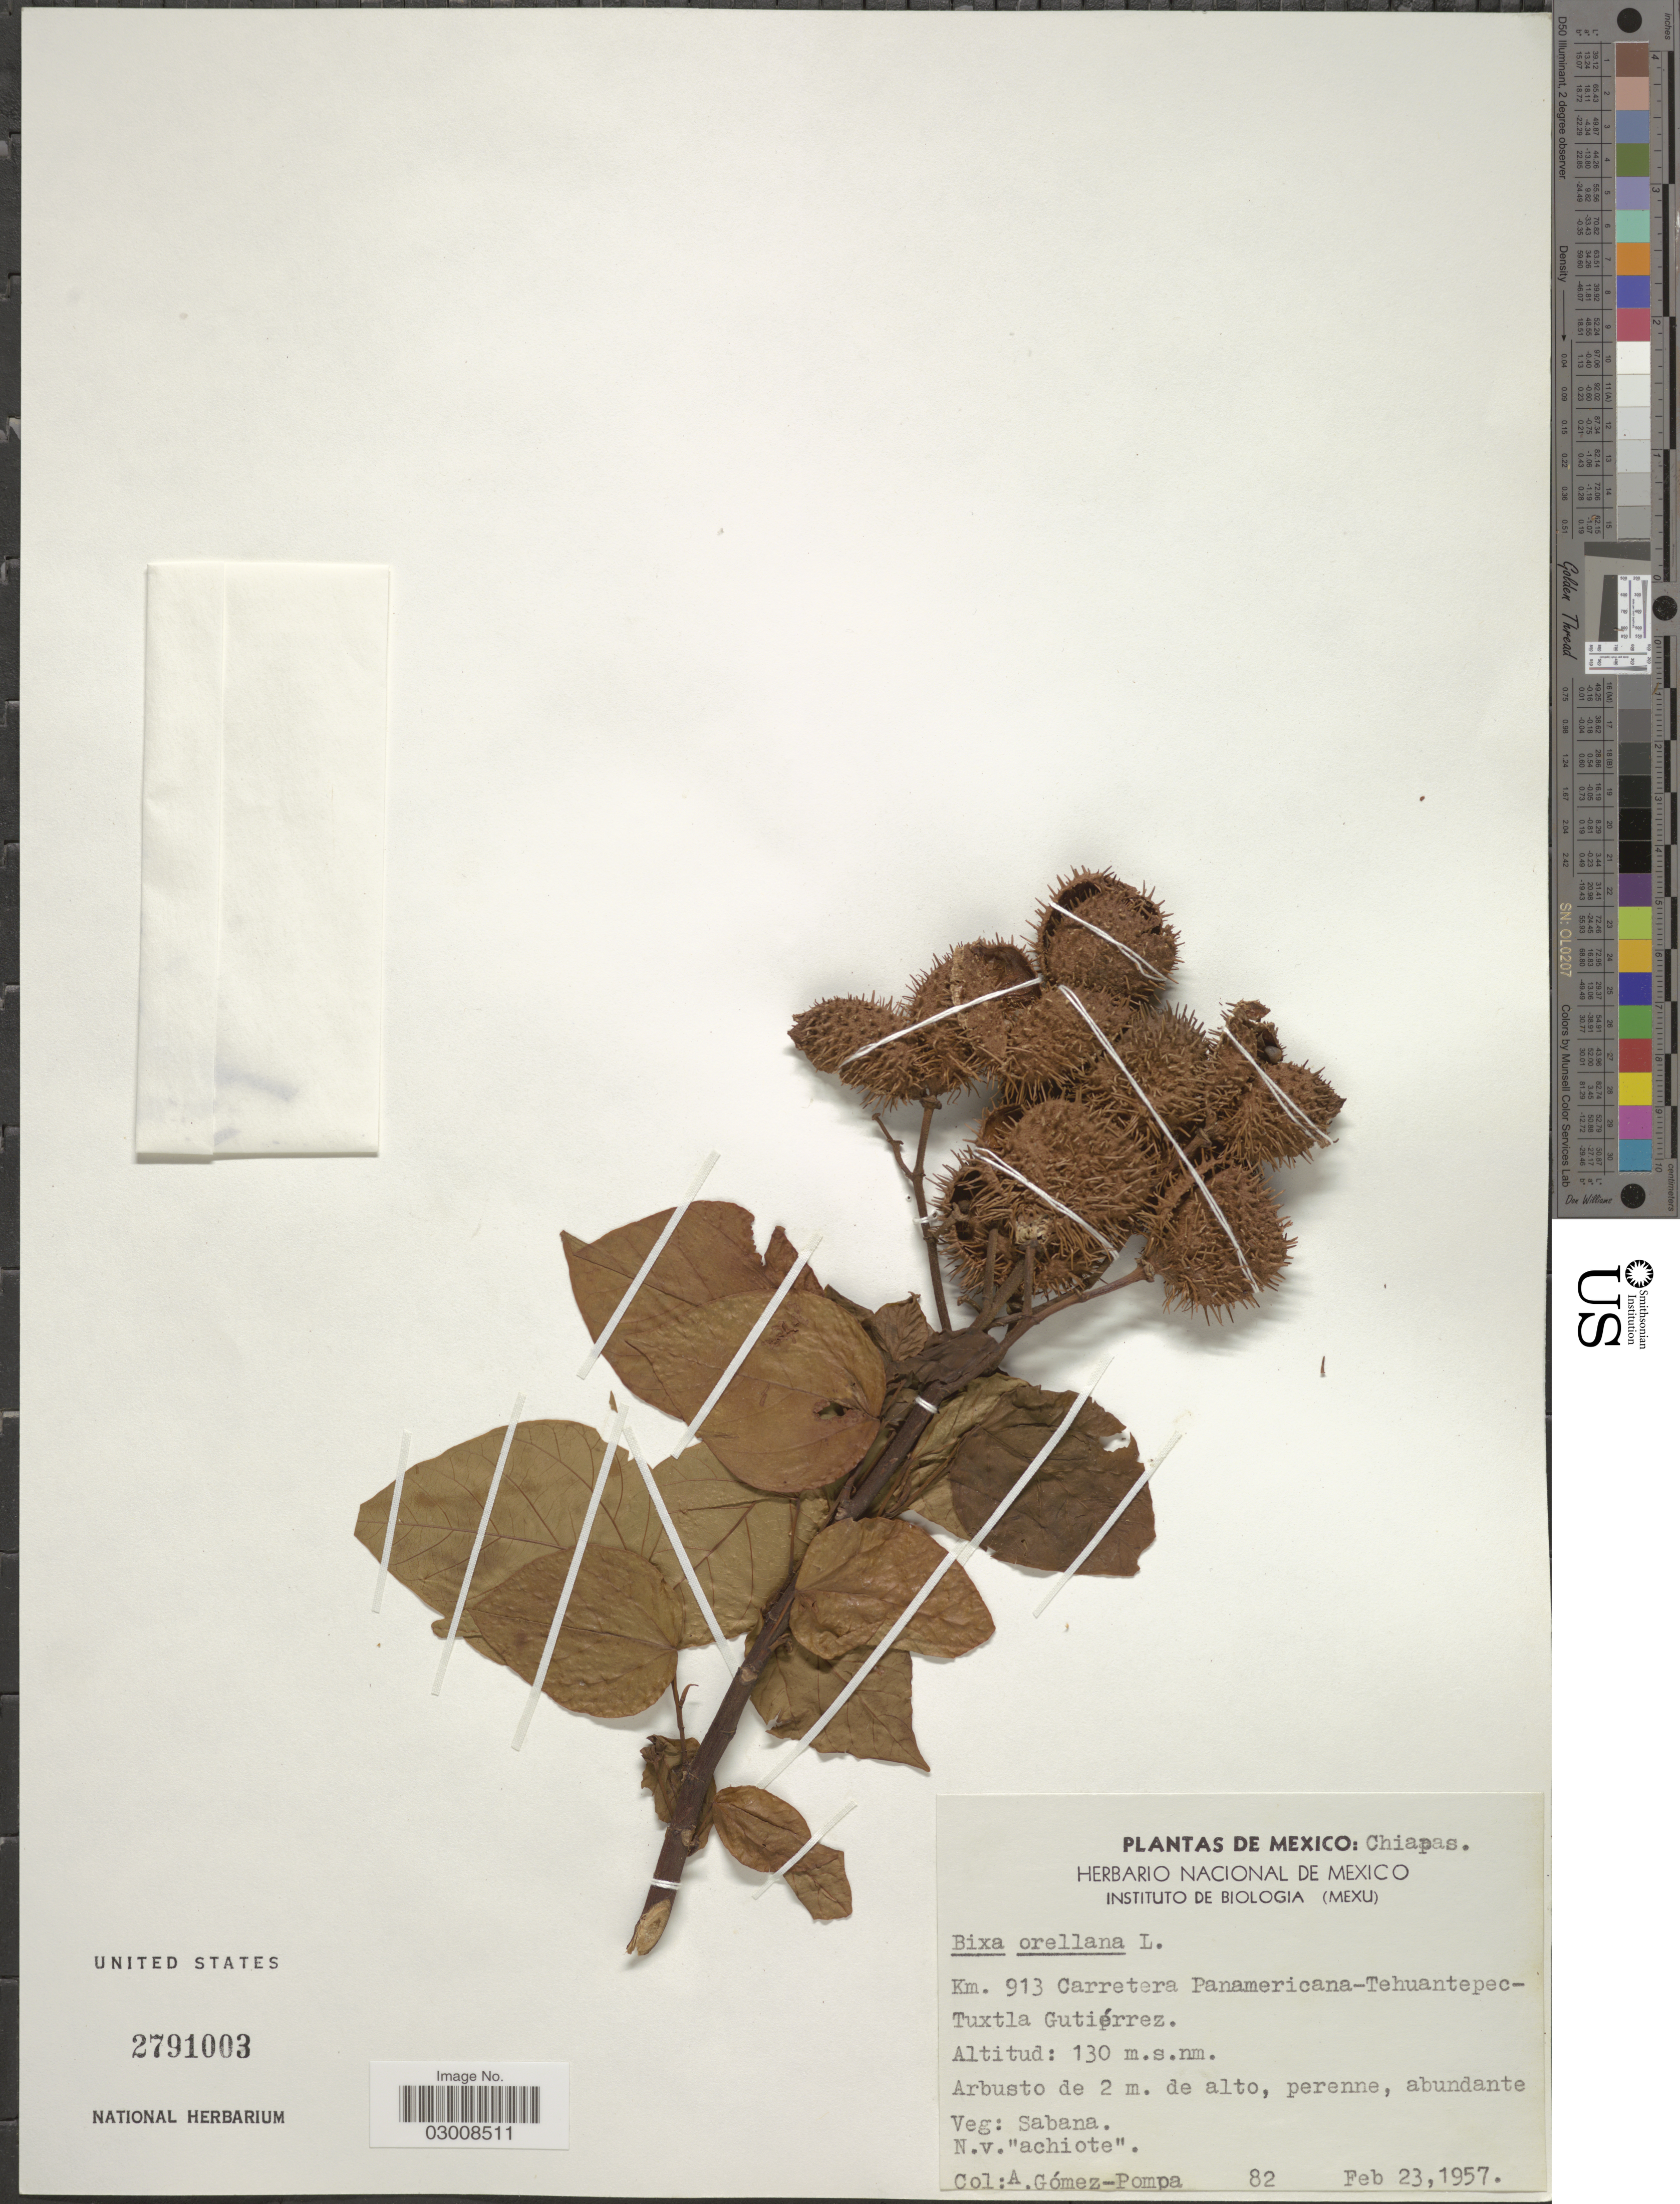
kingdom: Plantae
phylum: Tracheophyta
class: Magnoliopsida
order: Malvales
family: Bixaceae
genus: Bixa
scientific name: Bixa orellana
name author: L.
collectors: A. Gómez Pompa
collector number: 82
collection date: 1957-02-23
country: Mexico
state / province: Chiapas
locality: Km. 913 Carretera Panamericana-Tehuantepec-Tuxtla Gutiérrez.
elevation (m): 130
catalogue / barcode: US 2791003